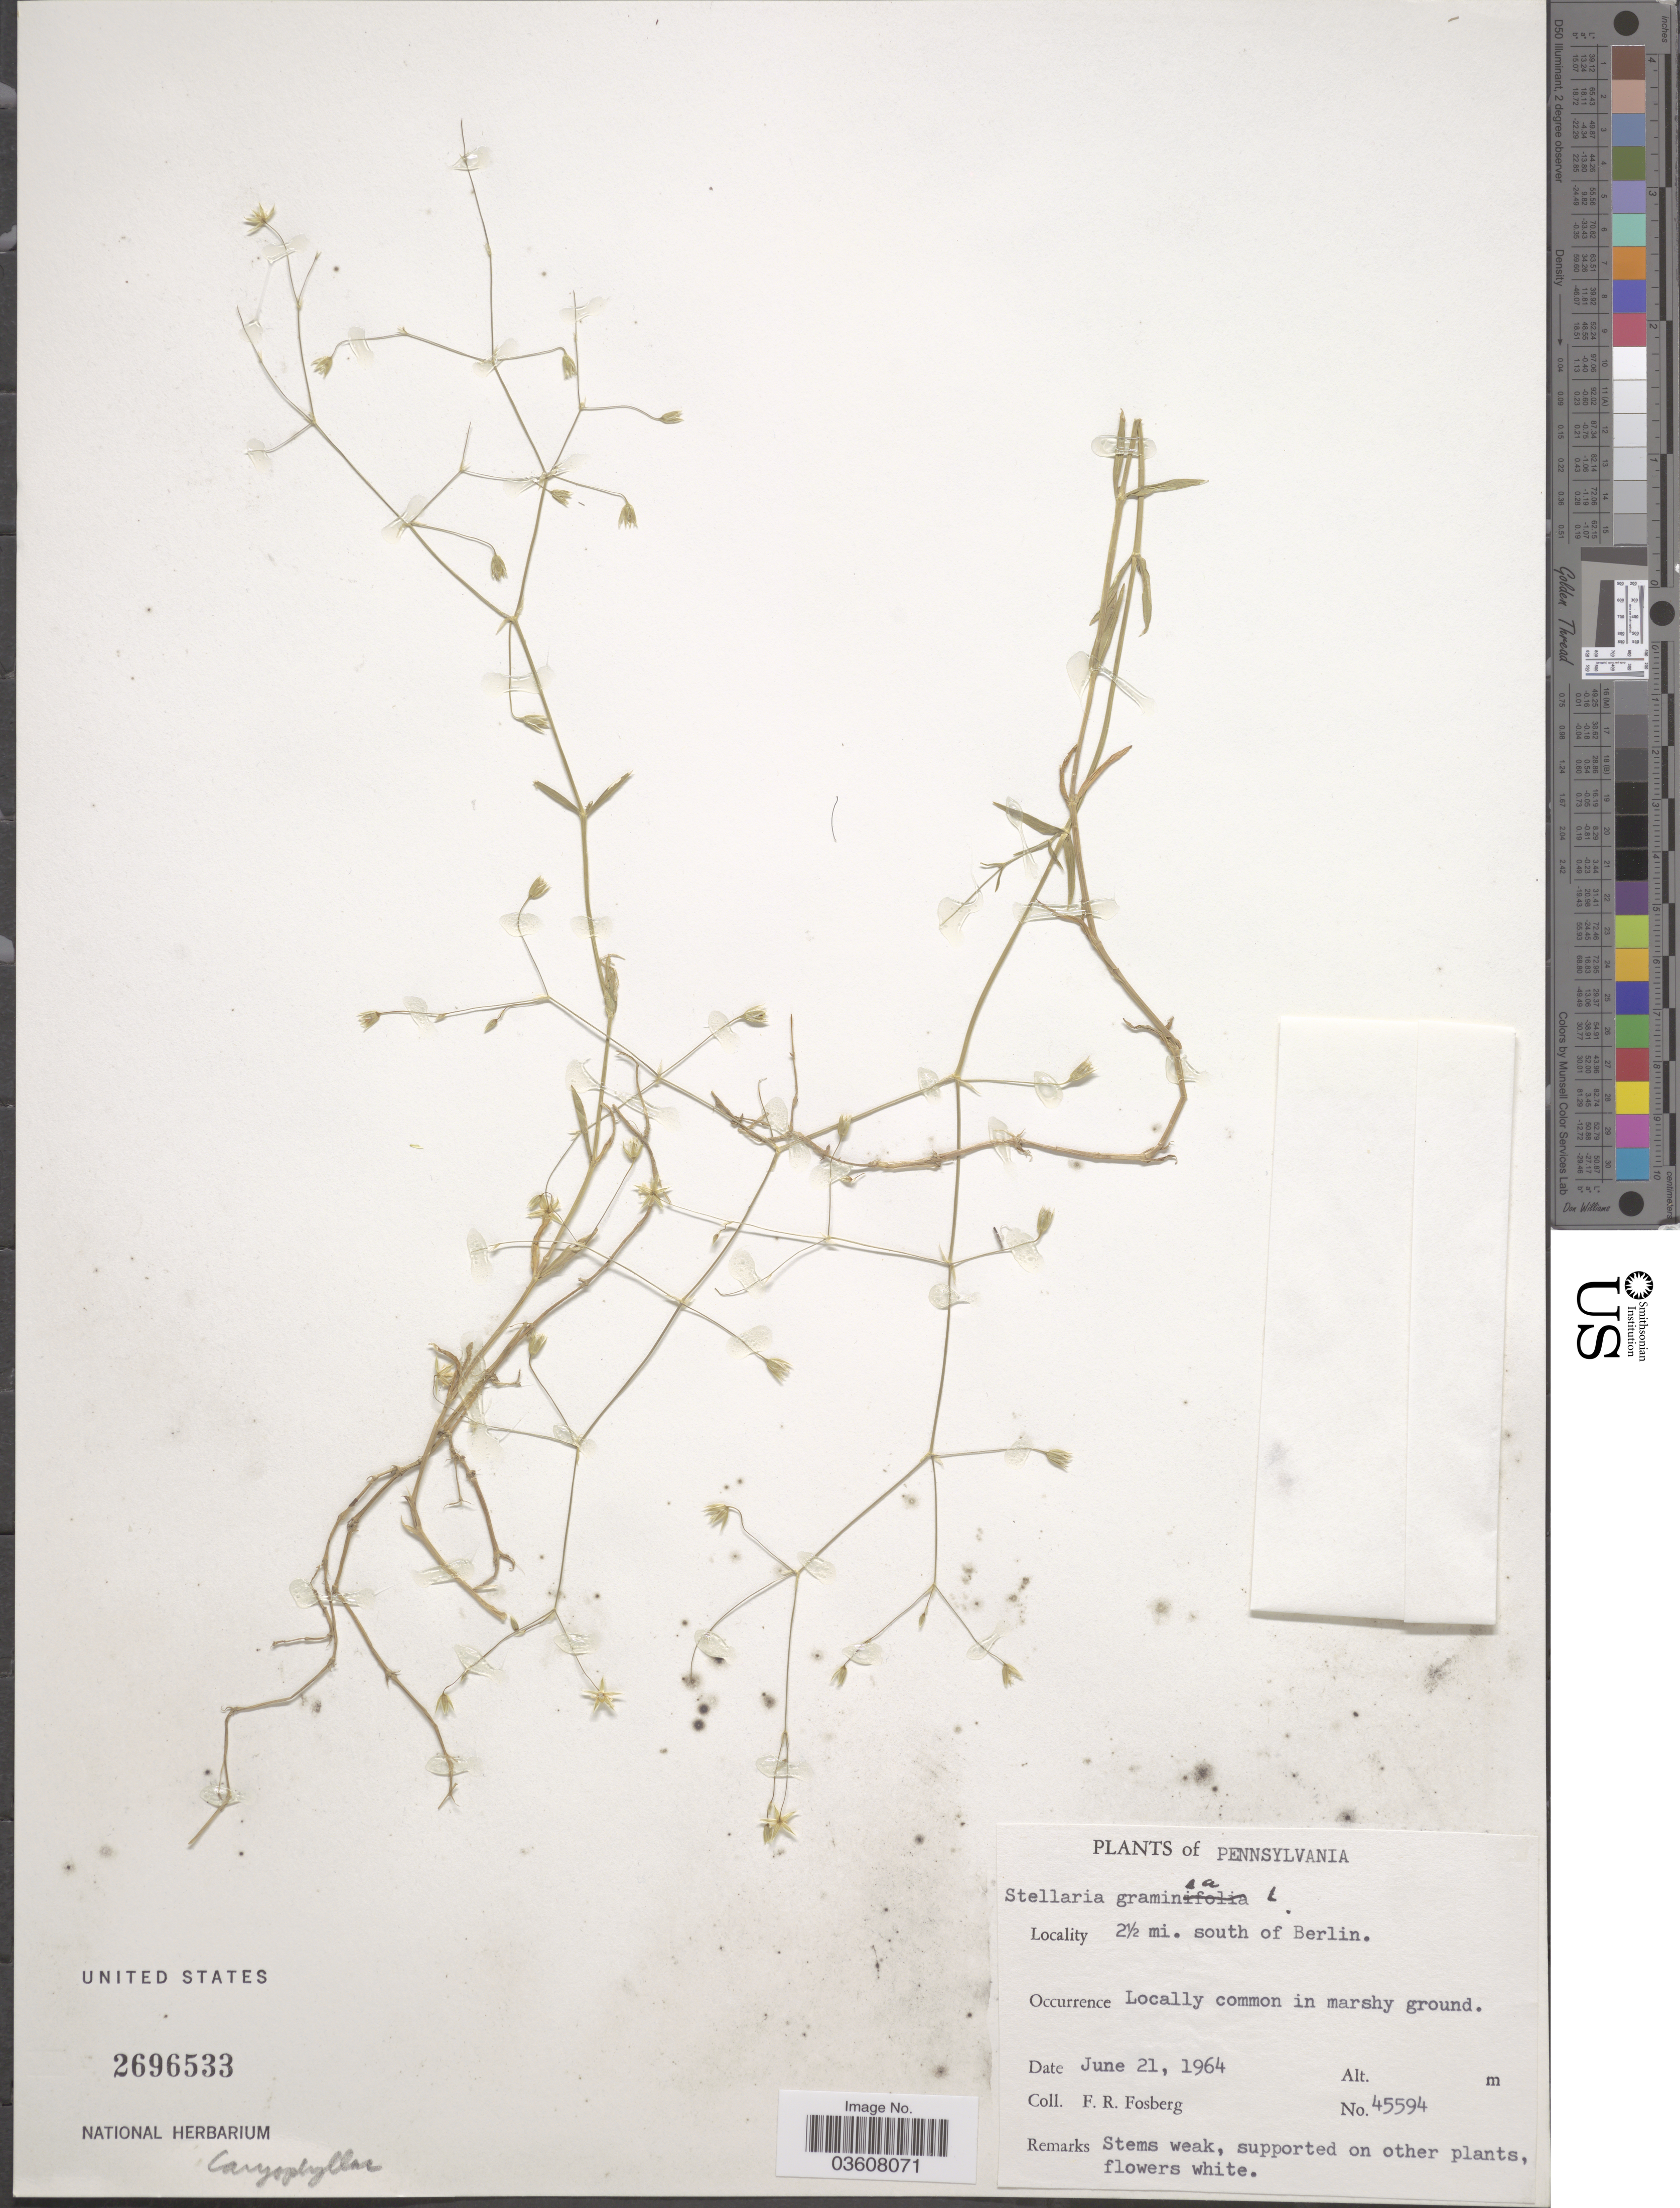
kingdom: Plantae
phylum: Tracheophyta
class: Magnoliopsida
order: Caryophyllales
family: Caryophyllaceae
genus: Stellaria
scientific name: Stellaria graminea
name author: L.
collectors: F. R. Fosberg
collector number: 45594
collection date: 1964-06-21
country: United States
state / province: Pennsylvania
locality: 2½ mi. south of Berlin.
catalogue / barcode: US 2696533